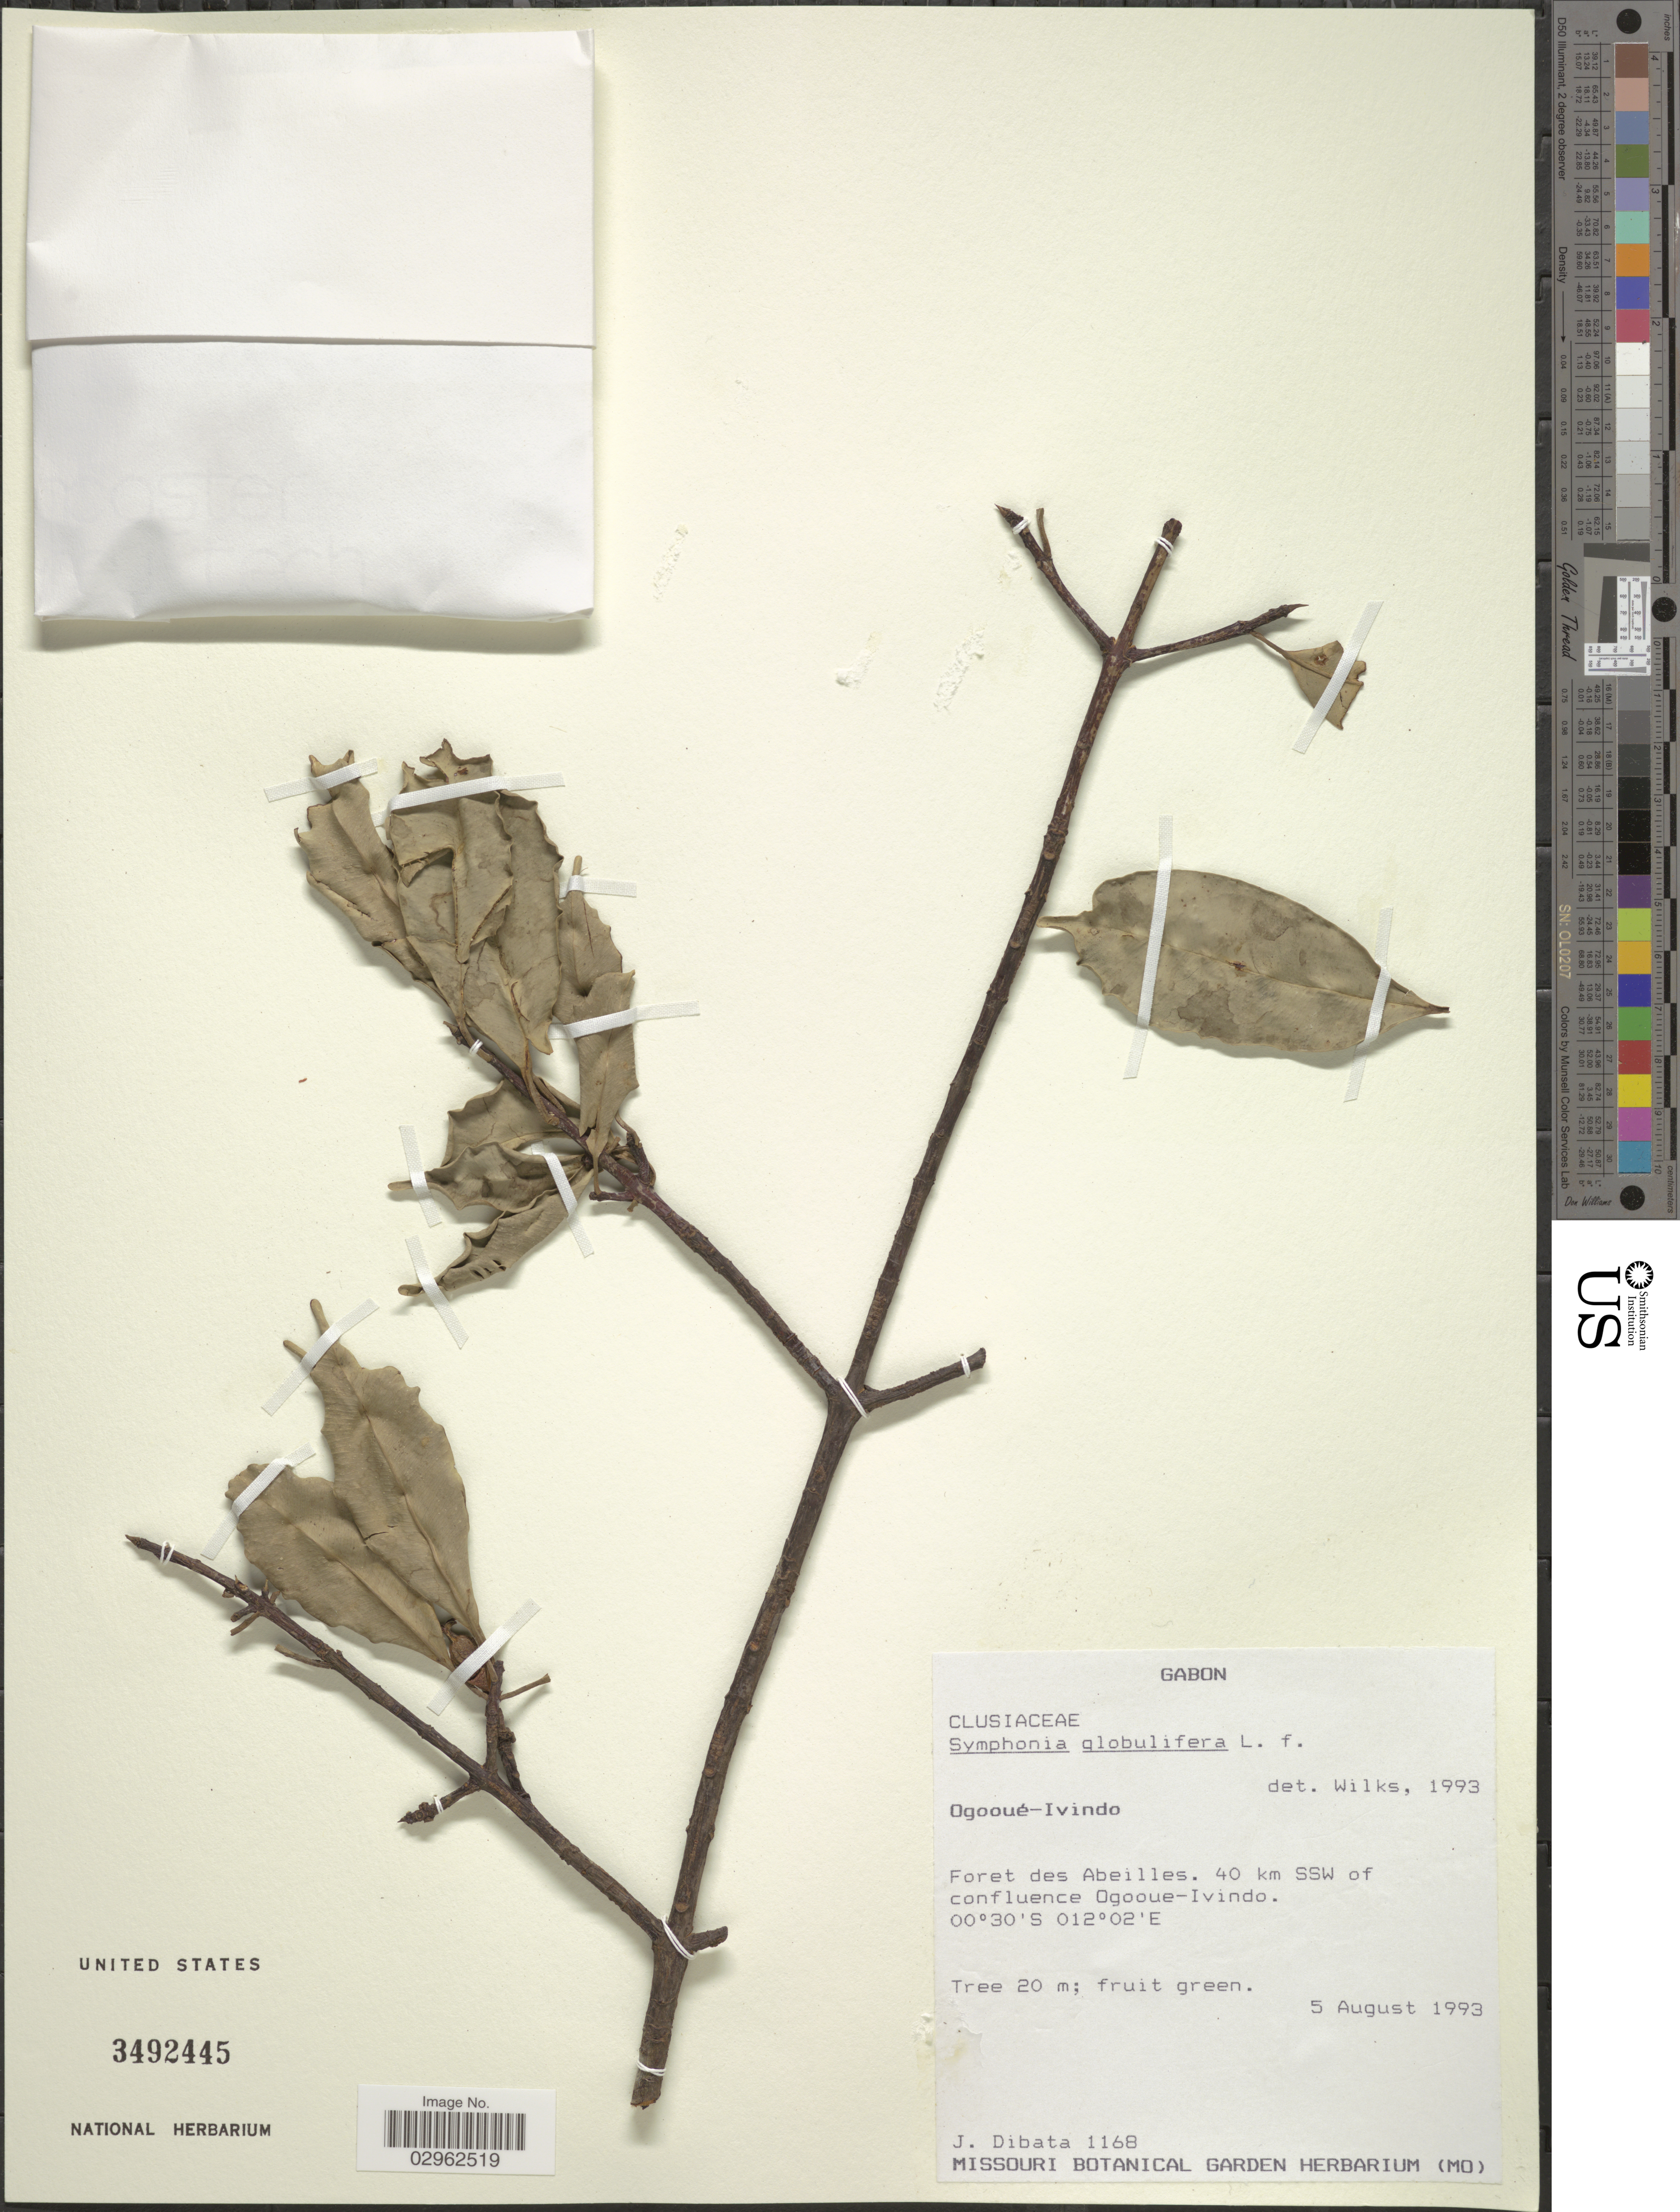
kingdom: Plantae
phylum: Tracheophyta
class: Magnoliopsida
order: Malpighiales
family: Clusiaceae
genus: Symphonia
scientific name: Symphonia globulifera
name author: L. f.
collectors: J. Dibata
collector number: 1168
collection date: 1993-08-05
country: Gabon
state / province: Ogooue-Ivindo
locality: Foret des Abeilles. 40 km SSW of confluence Ogooue-Ivindo.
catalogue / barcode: US 3492445